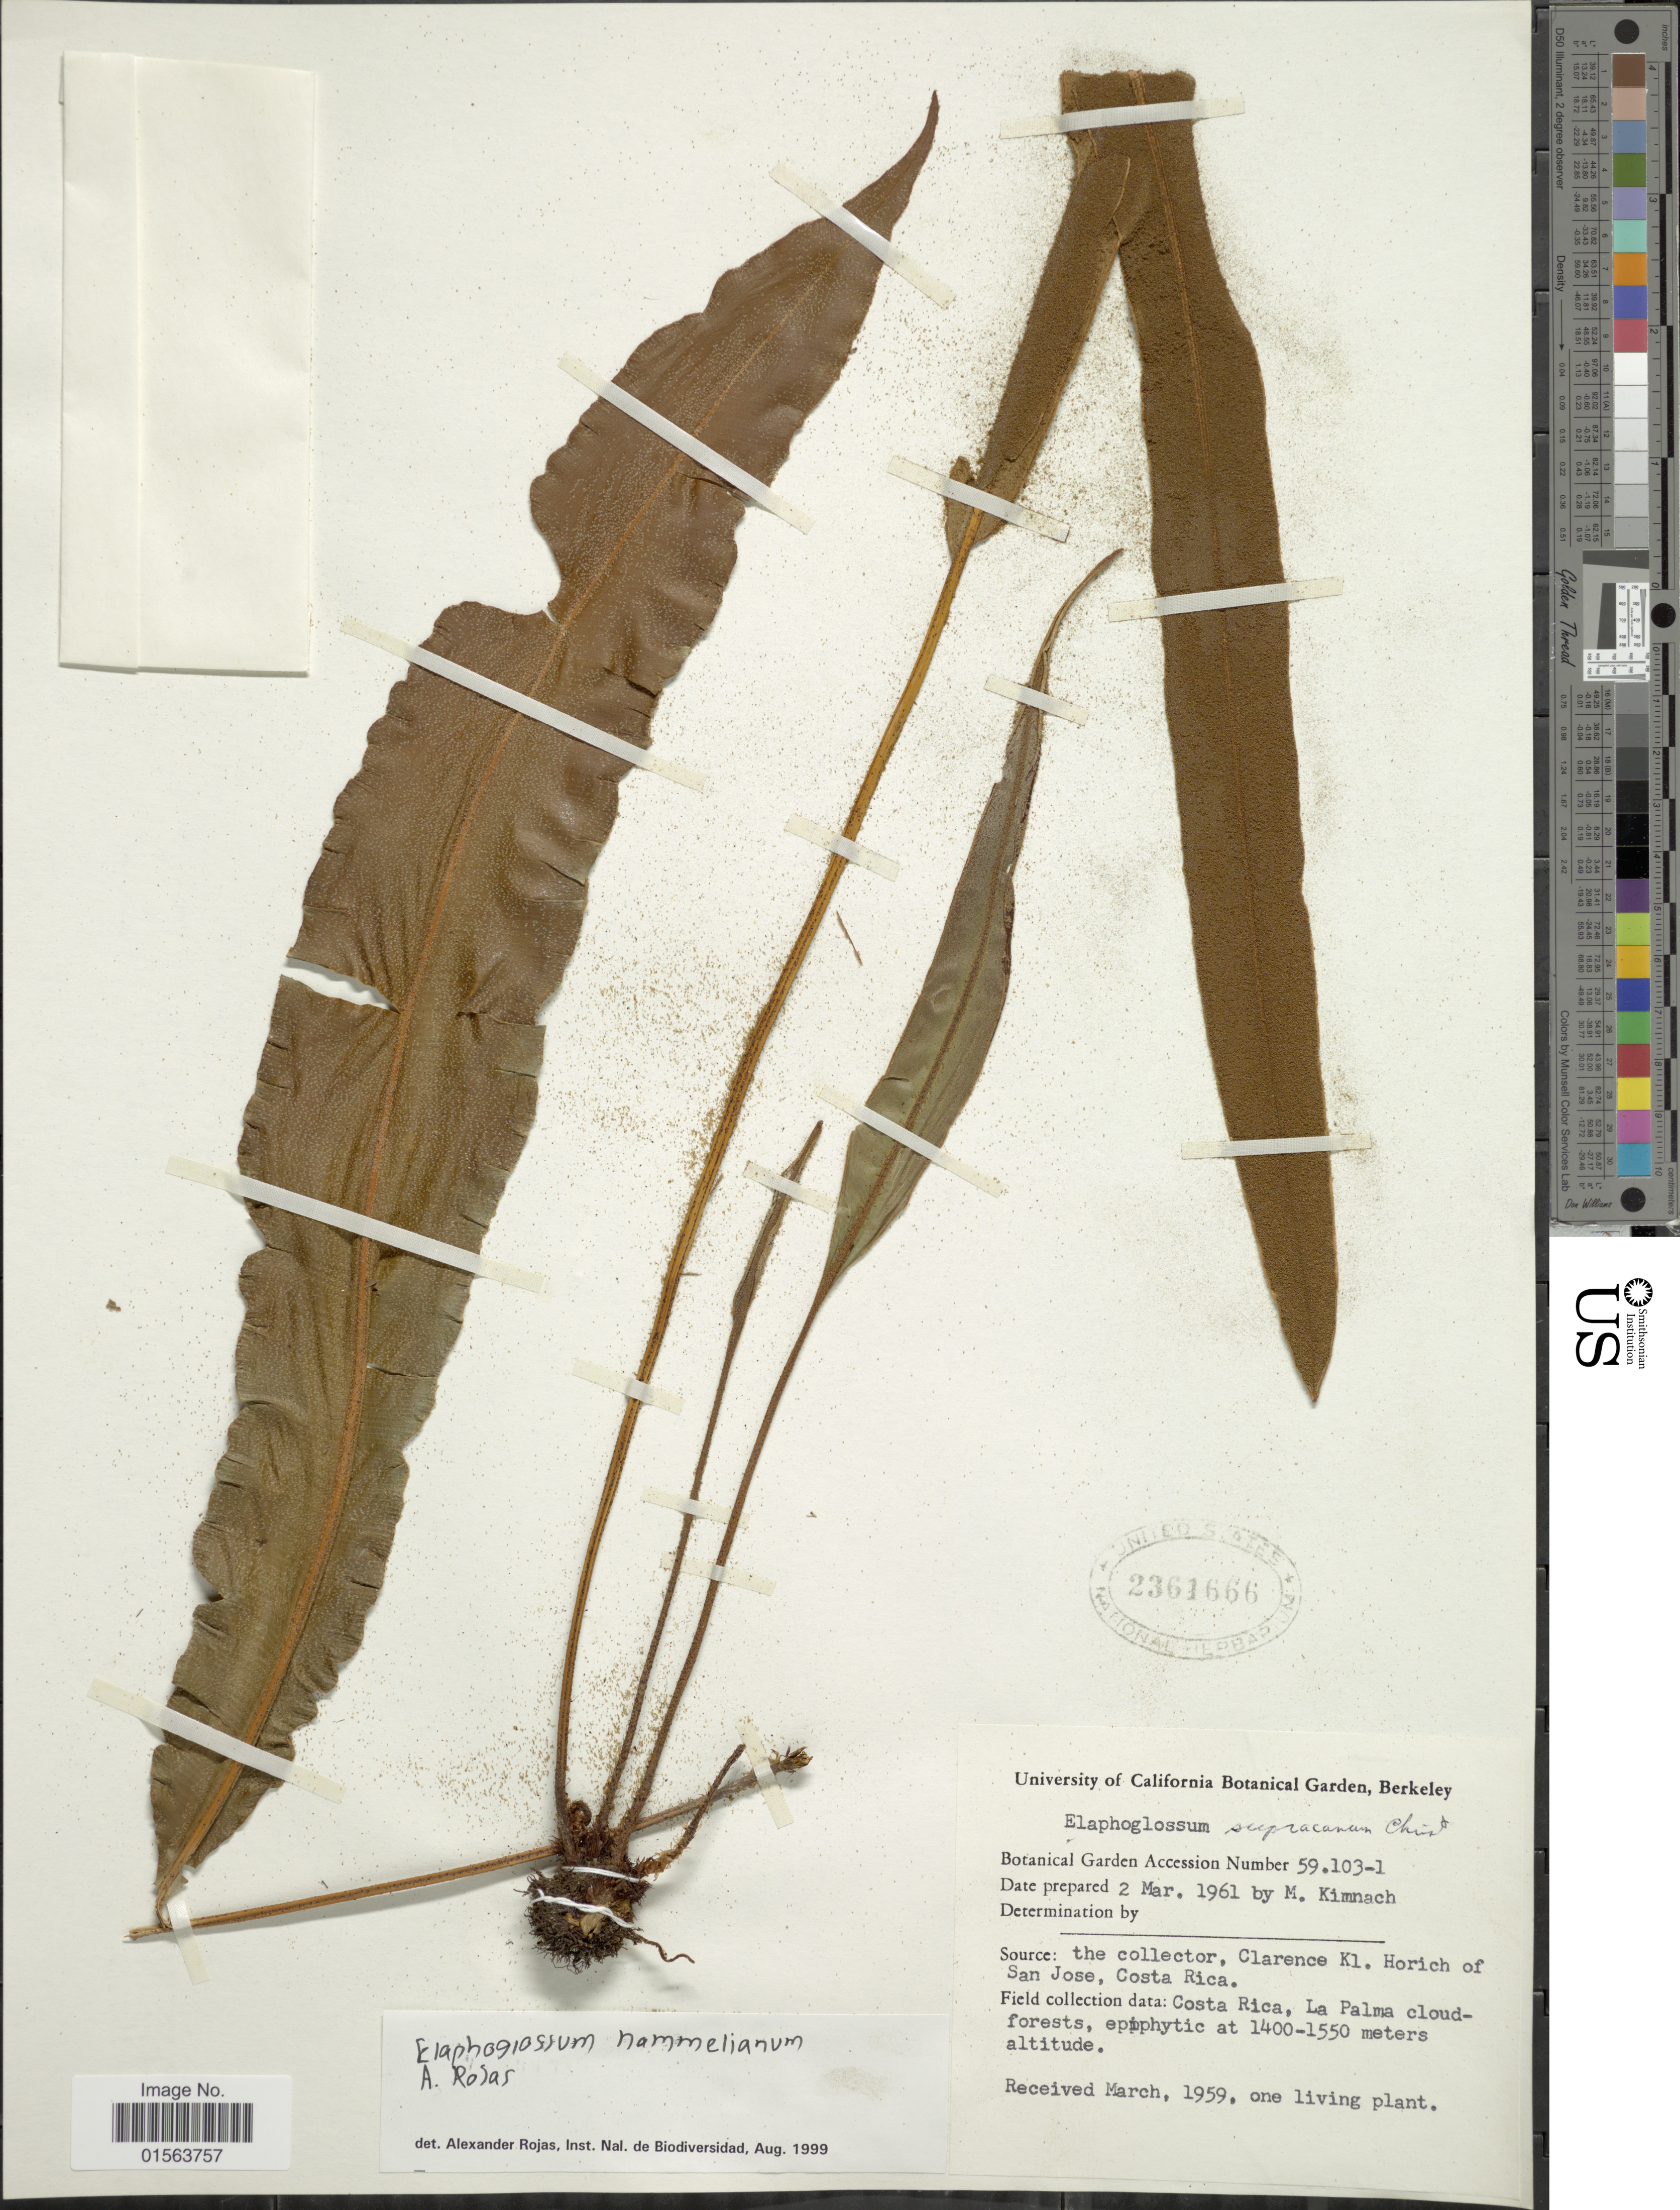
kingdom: Plantae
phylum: Tracheophyta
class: Polypodiopsida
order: Polypodiales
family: Dryopteridaceae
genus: Elaphoglossum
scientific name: Elaphoglossum hammelianum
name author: A. Rojas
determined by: Matos, F. B.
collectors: M. W. Kimnach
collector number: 59103-1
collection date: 1961-03-02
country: United States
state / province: California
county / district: Alameda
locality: University of California Botanical Garden, Berkeley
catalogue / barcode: US 2361666